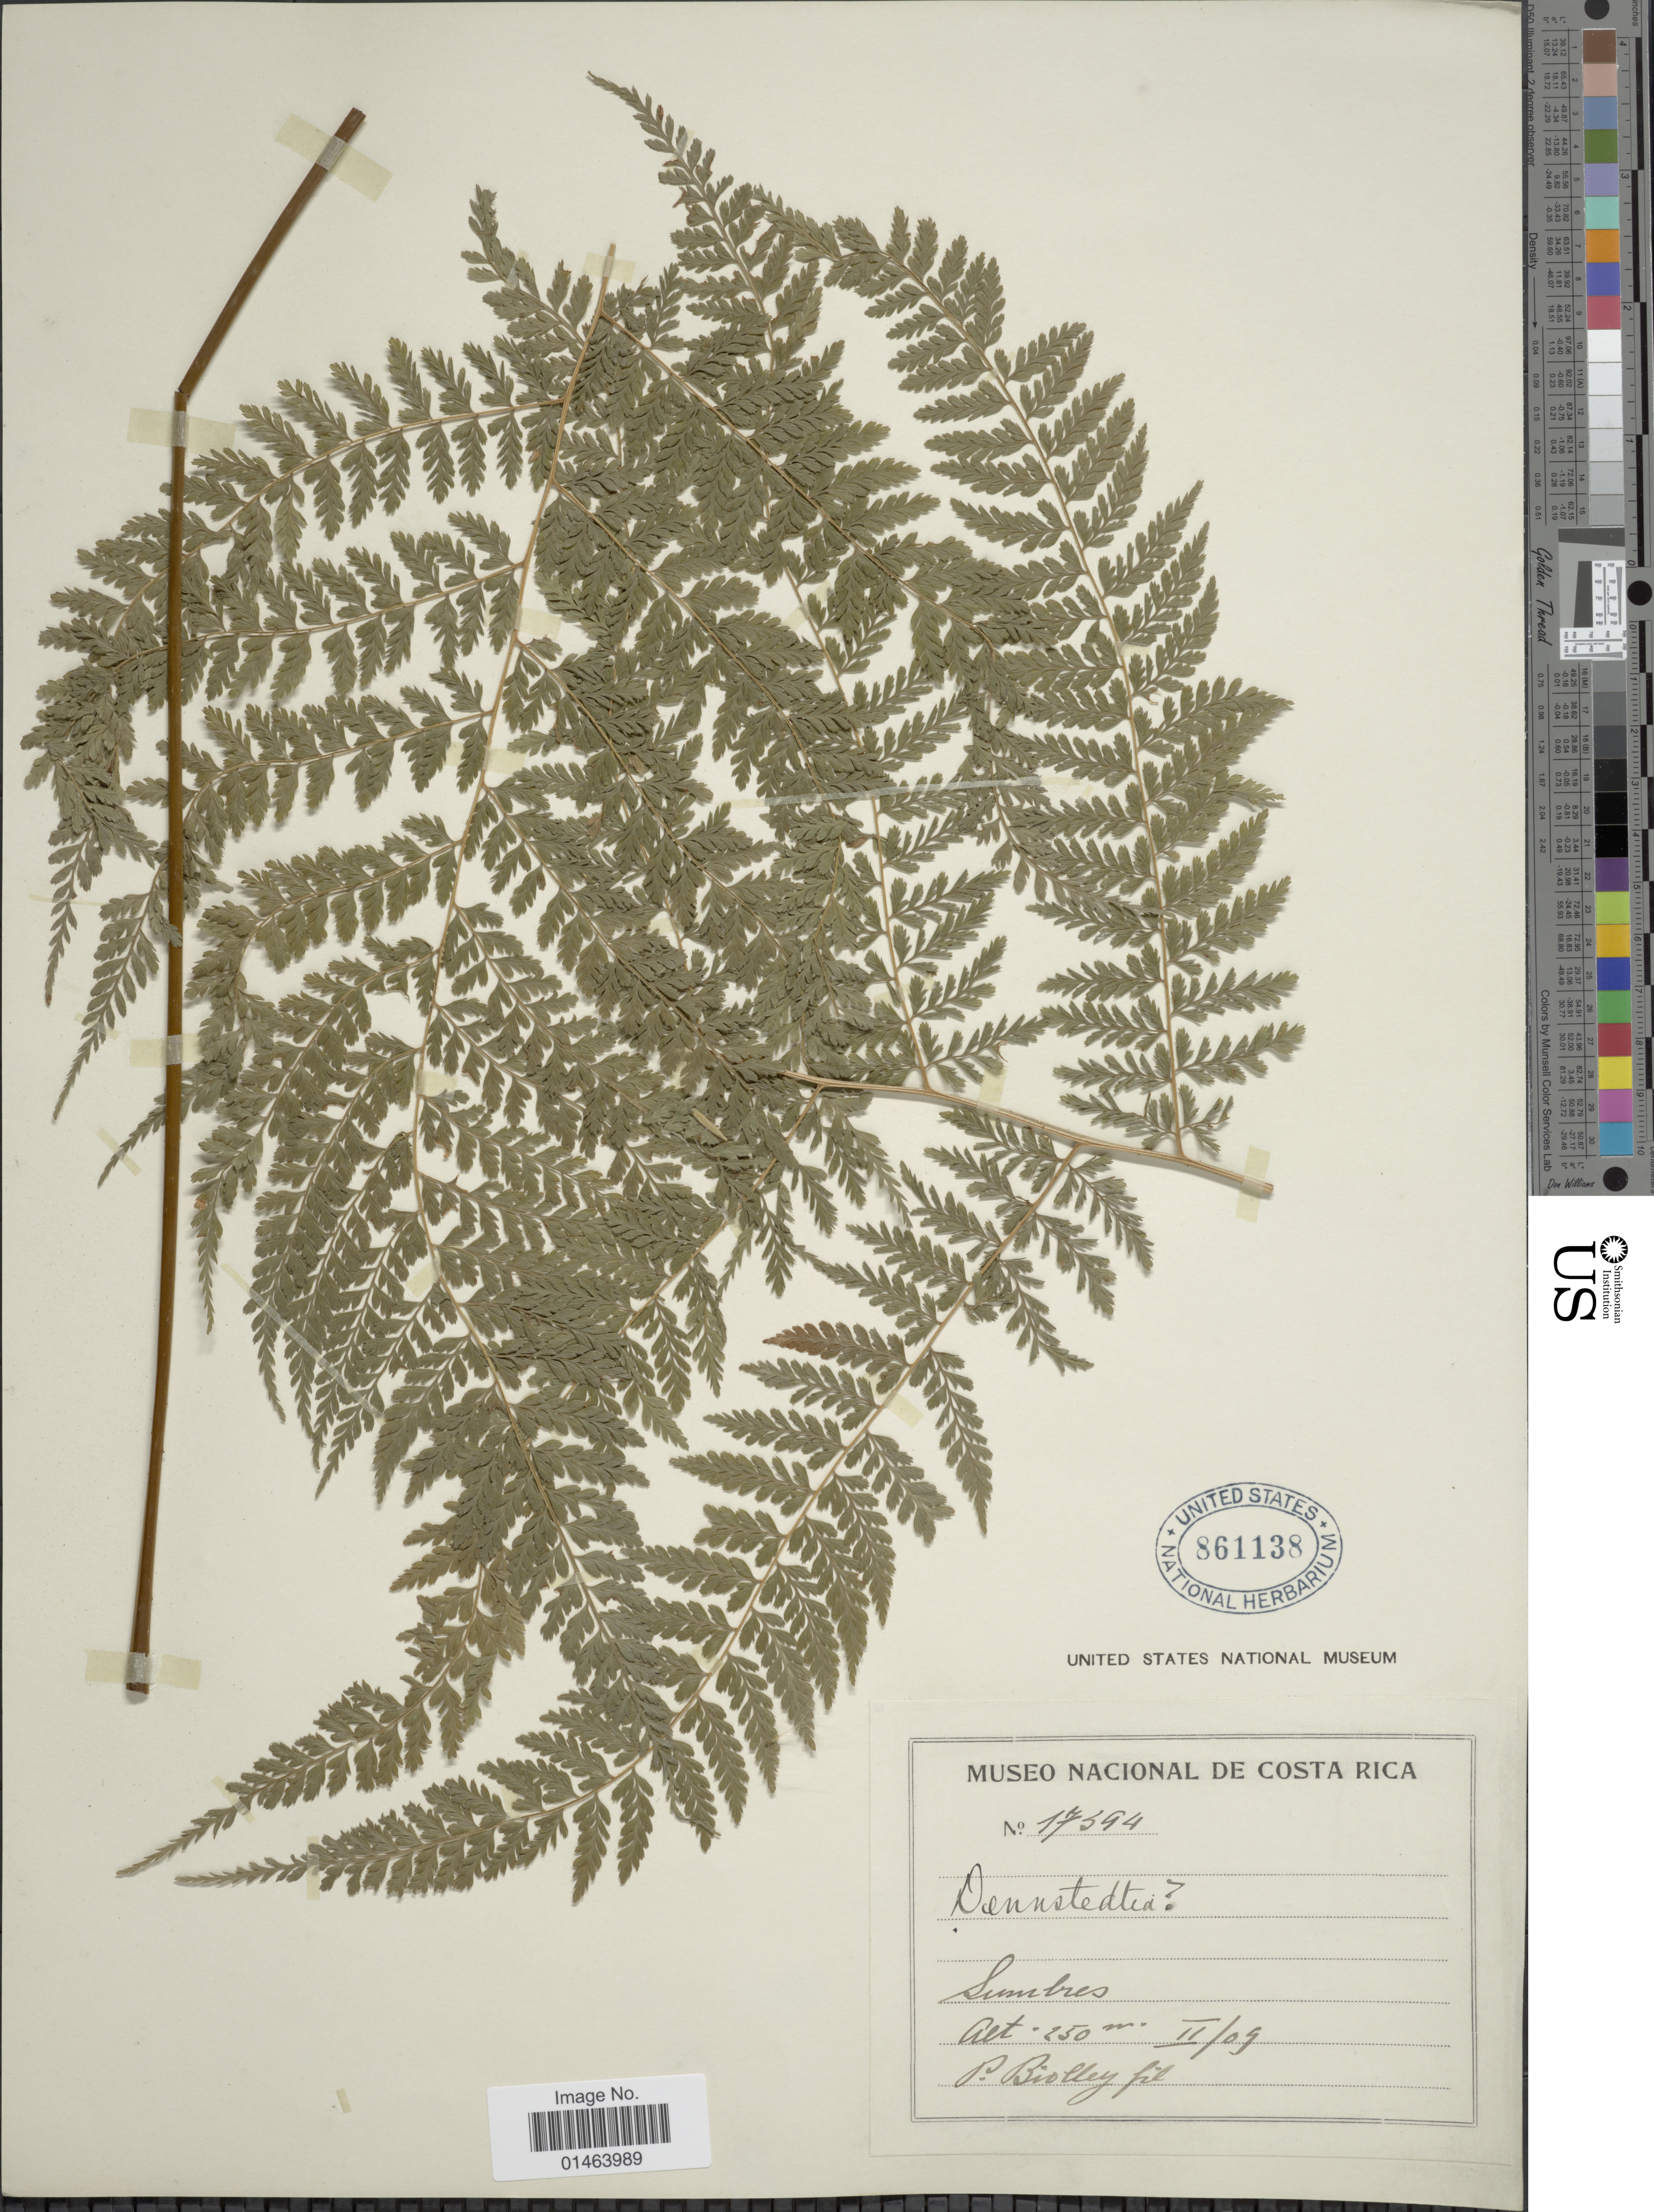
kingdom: Plantae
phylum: Tracheophyta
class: Polypodiopsida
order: Polypodiales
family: Dennstaedtiaceae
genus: Dennstaedtia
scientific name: Dennstaedtia cicutaria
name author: (Sw.) T. Moore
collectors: P. Biolley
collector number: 17594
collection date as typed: Transcribed d/m/y: /2/9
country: Costa Rica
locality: Costa Rica, Surubres.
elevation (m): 250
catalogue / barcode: US 861138